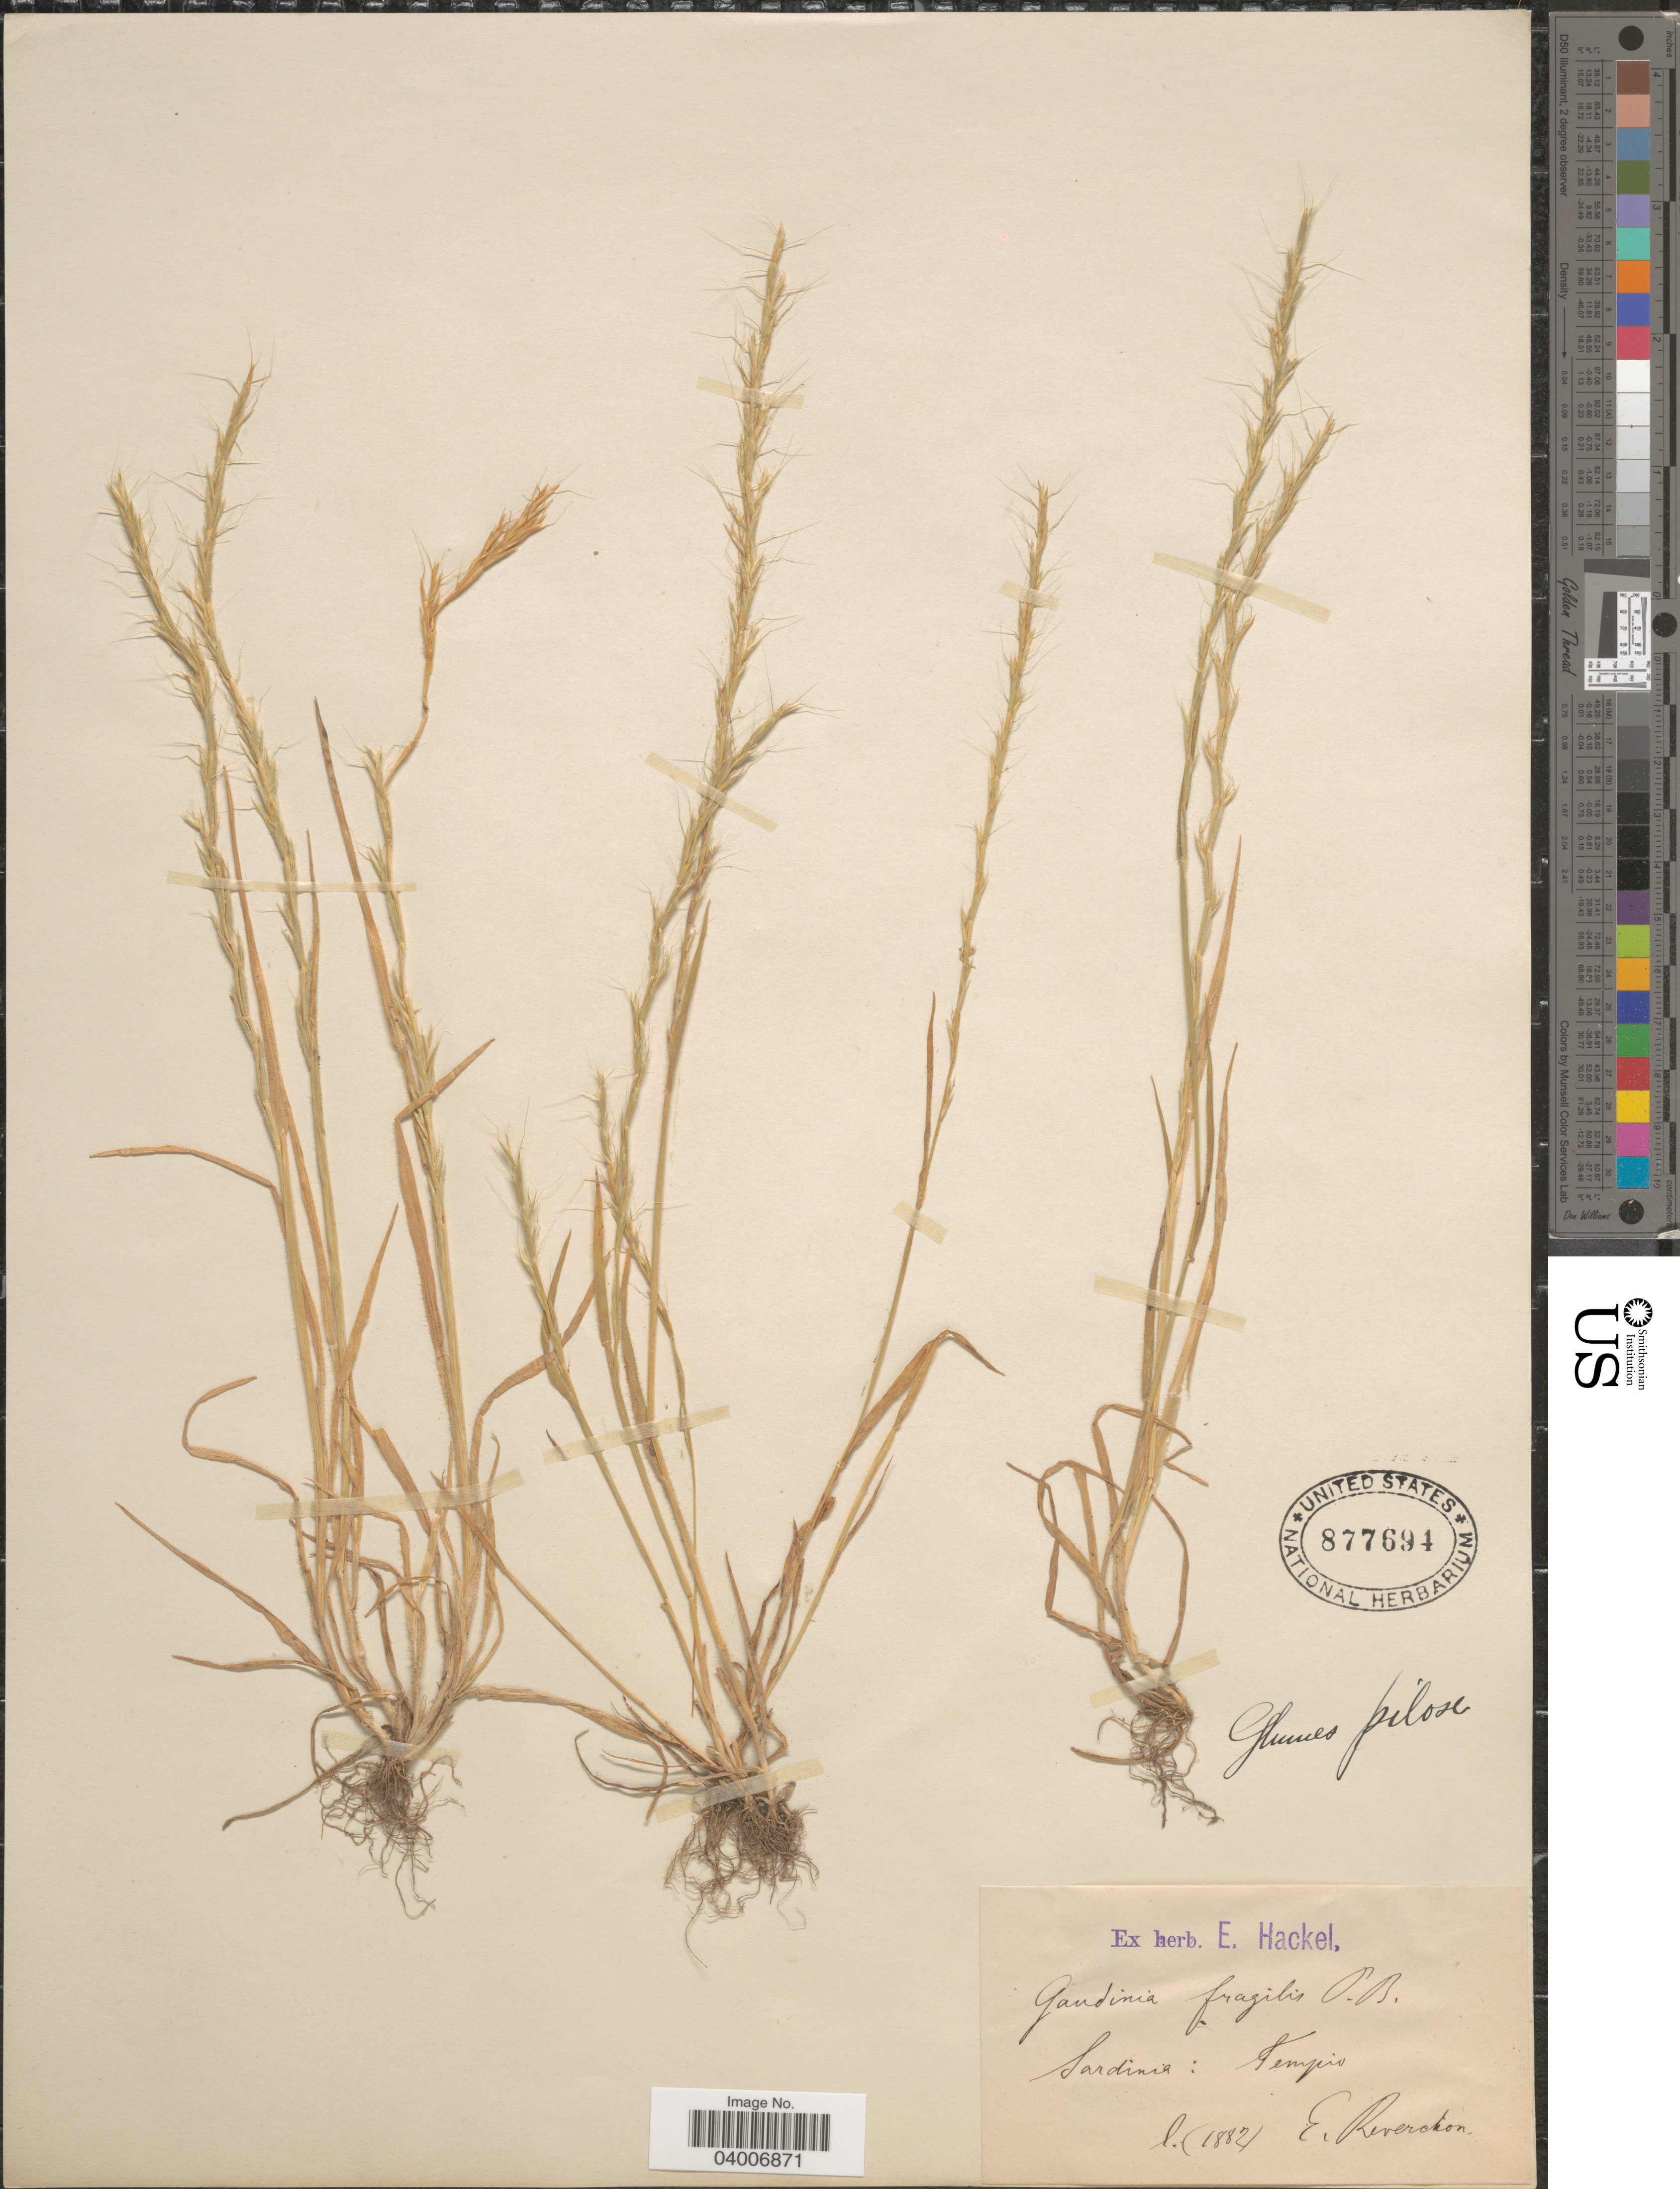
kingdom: Plantae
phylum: Tracheophyta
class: Liliopsida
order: Poales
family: Poaceae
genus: Gaudinia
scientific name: Gaudinia fragilis var. fragilis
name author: (L.) P. Beauv.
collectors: E. Reverchon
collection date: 1882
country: Italy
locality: Sardinia: Tempio.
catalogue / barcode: US 877694